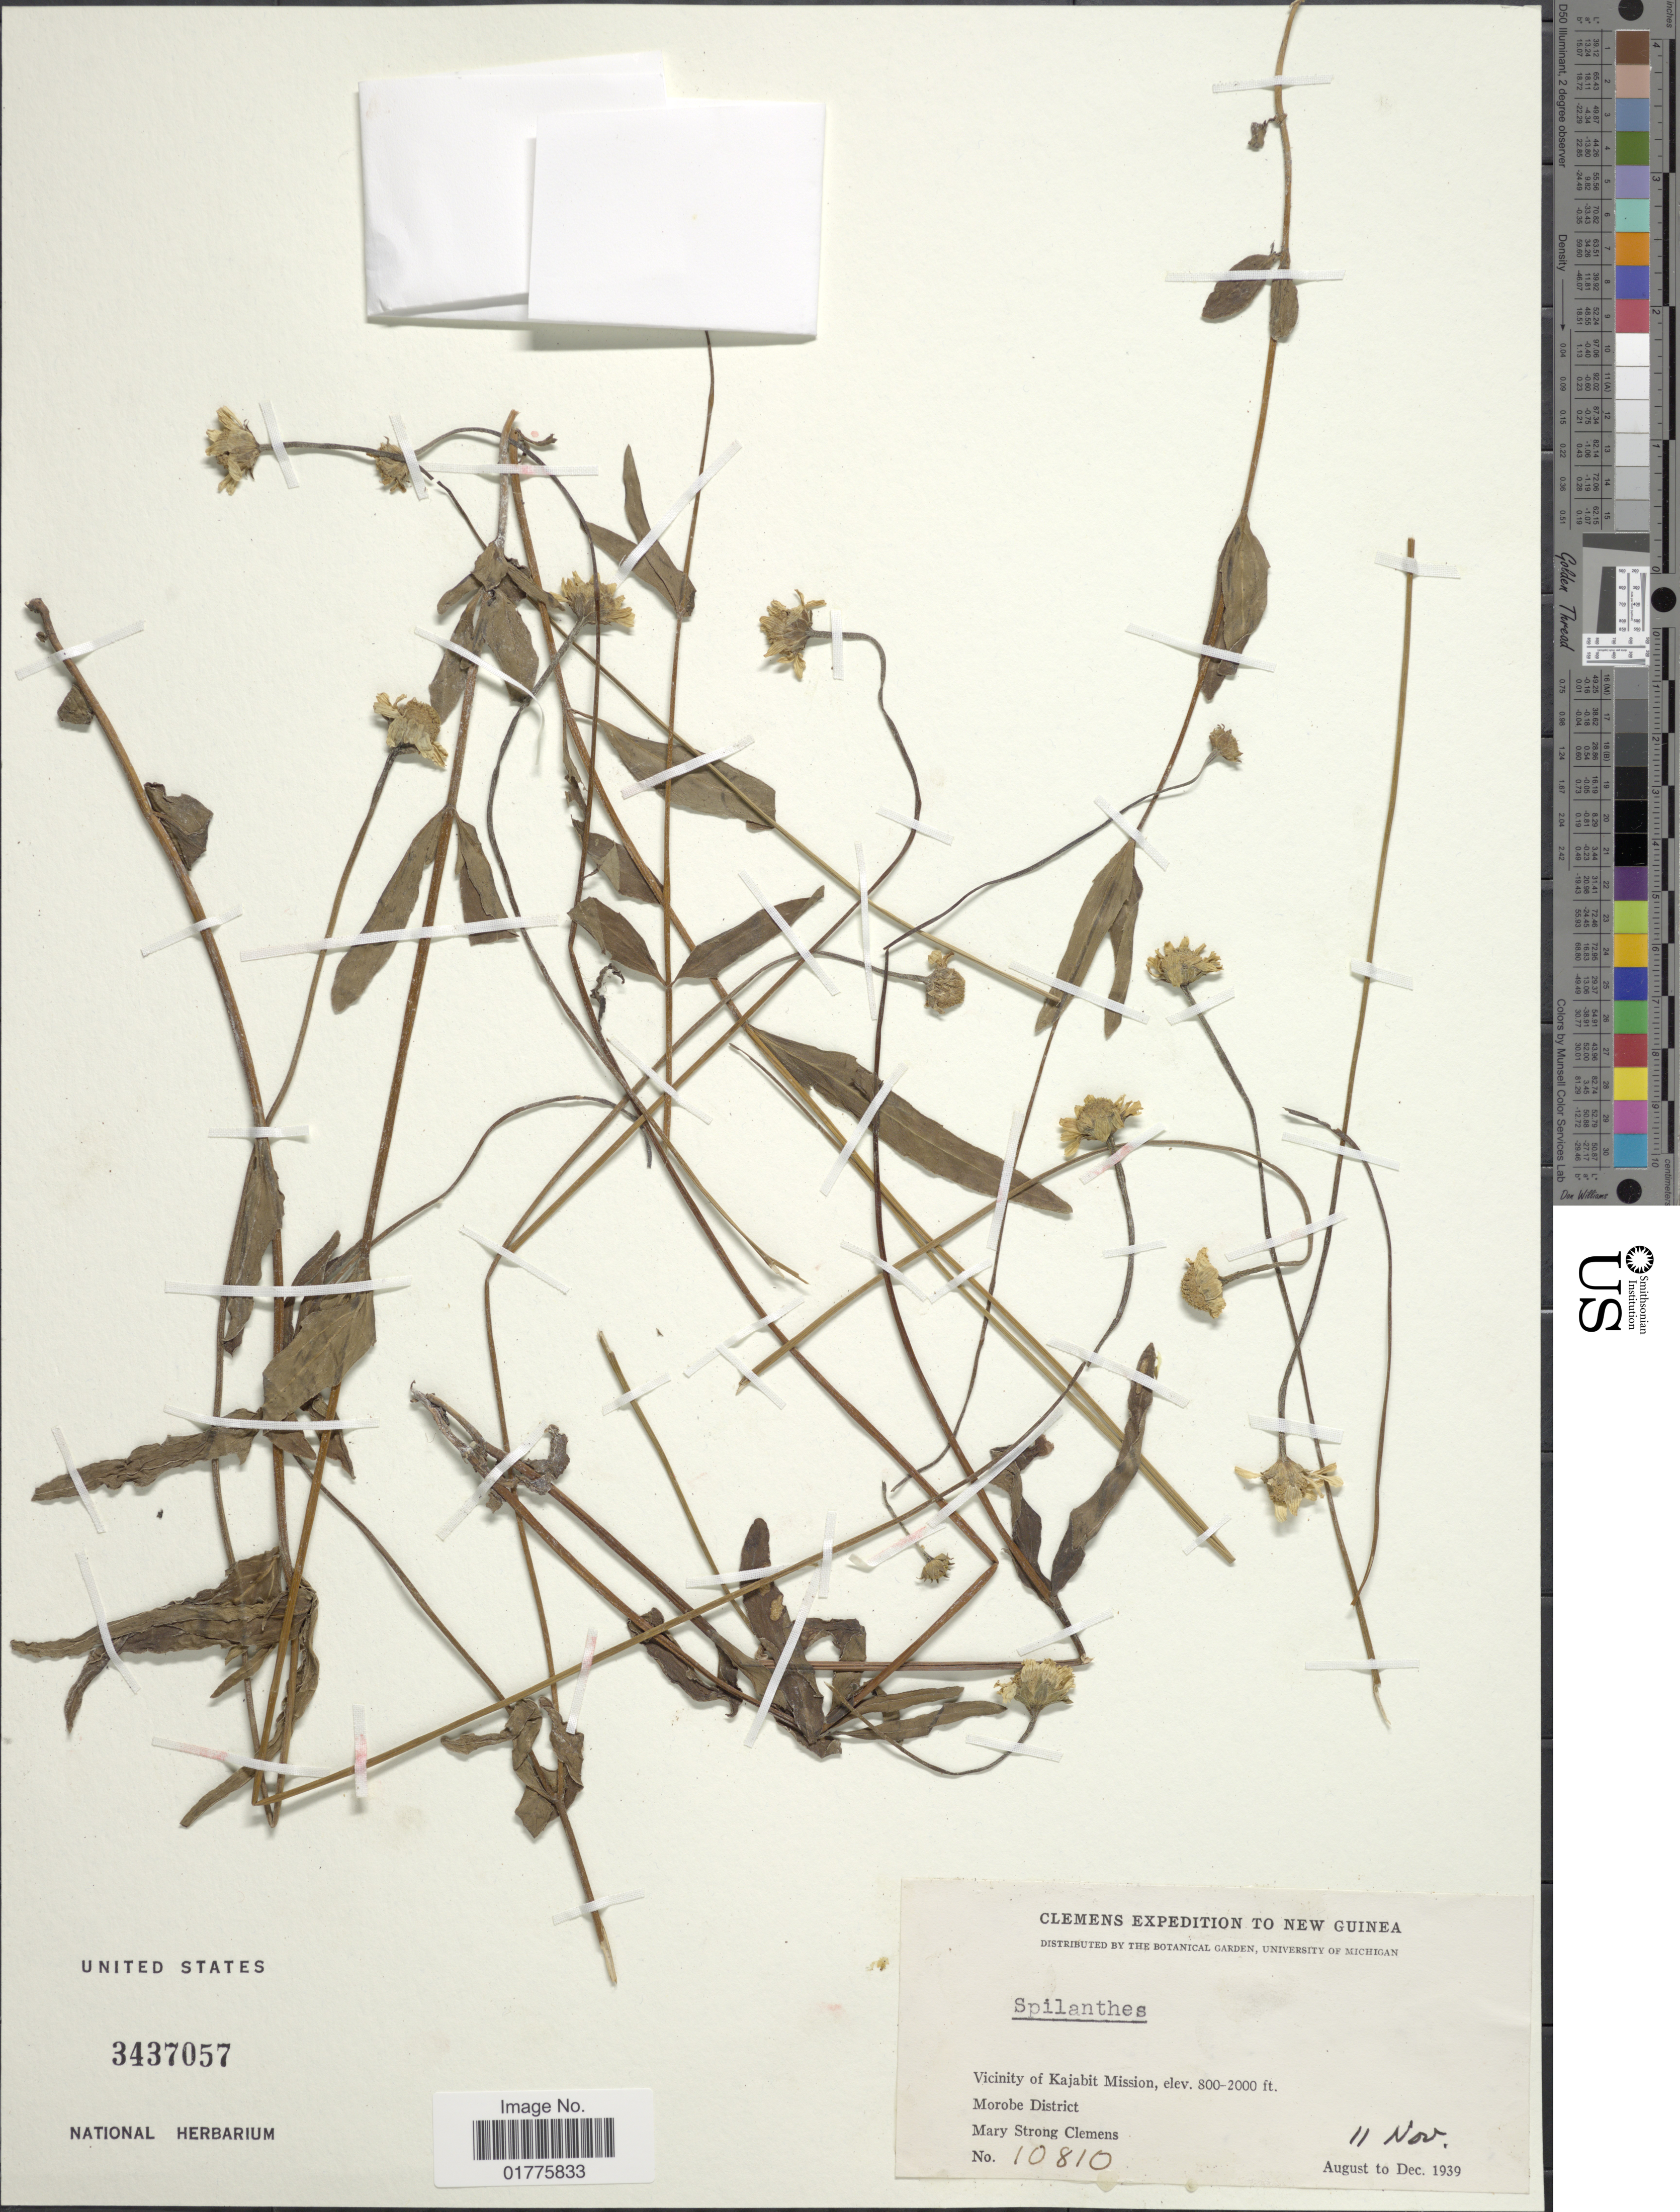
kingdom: Plantae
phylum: Tracheophyta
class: Magnoliopsida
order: Asterales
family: Asteraceae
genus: Acmella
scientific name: Acmella grandiflora var. brachyglossa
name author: (Benth.) R.K. Jansen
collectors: M. S. Clemens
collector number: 10810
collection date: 1939-11-11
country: Papua New Guinea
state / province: Morobe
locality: New Guinea, Vicinity of Kajabit Mission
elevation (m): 244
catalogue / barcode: US 3437057